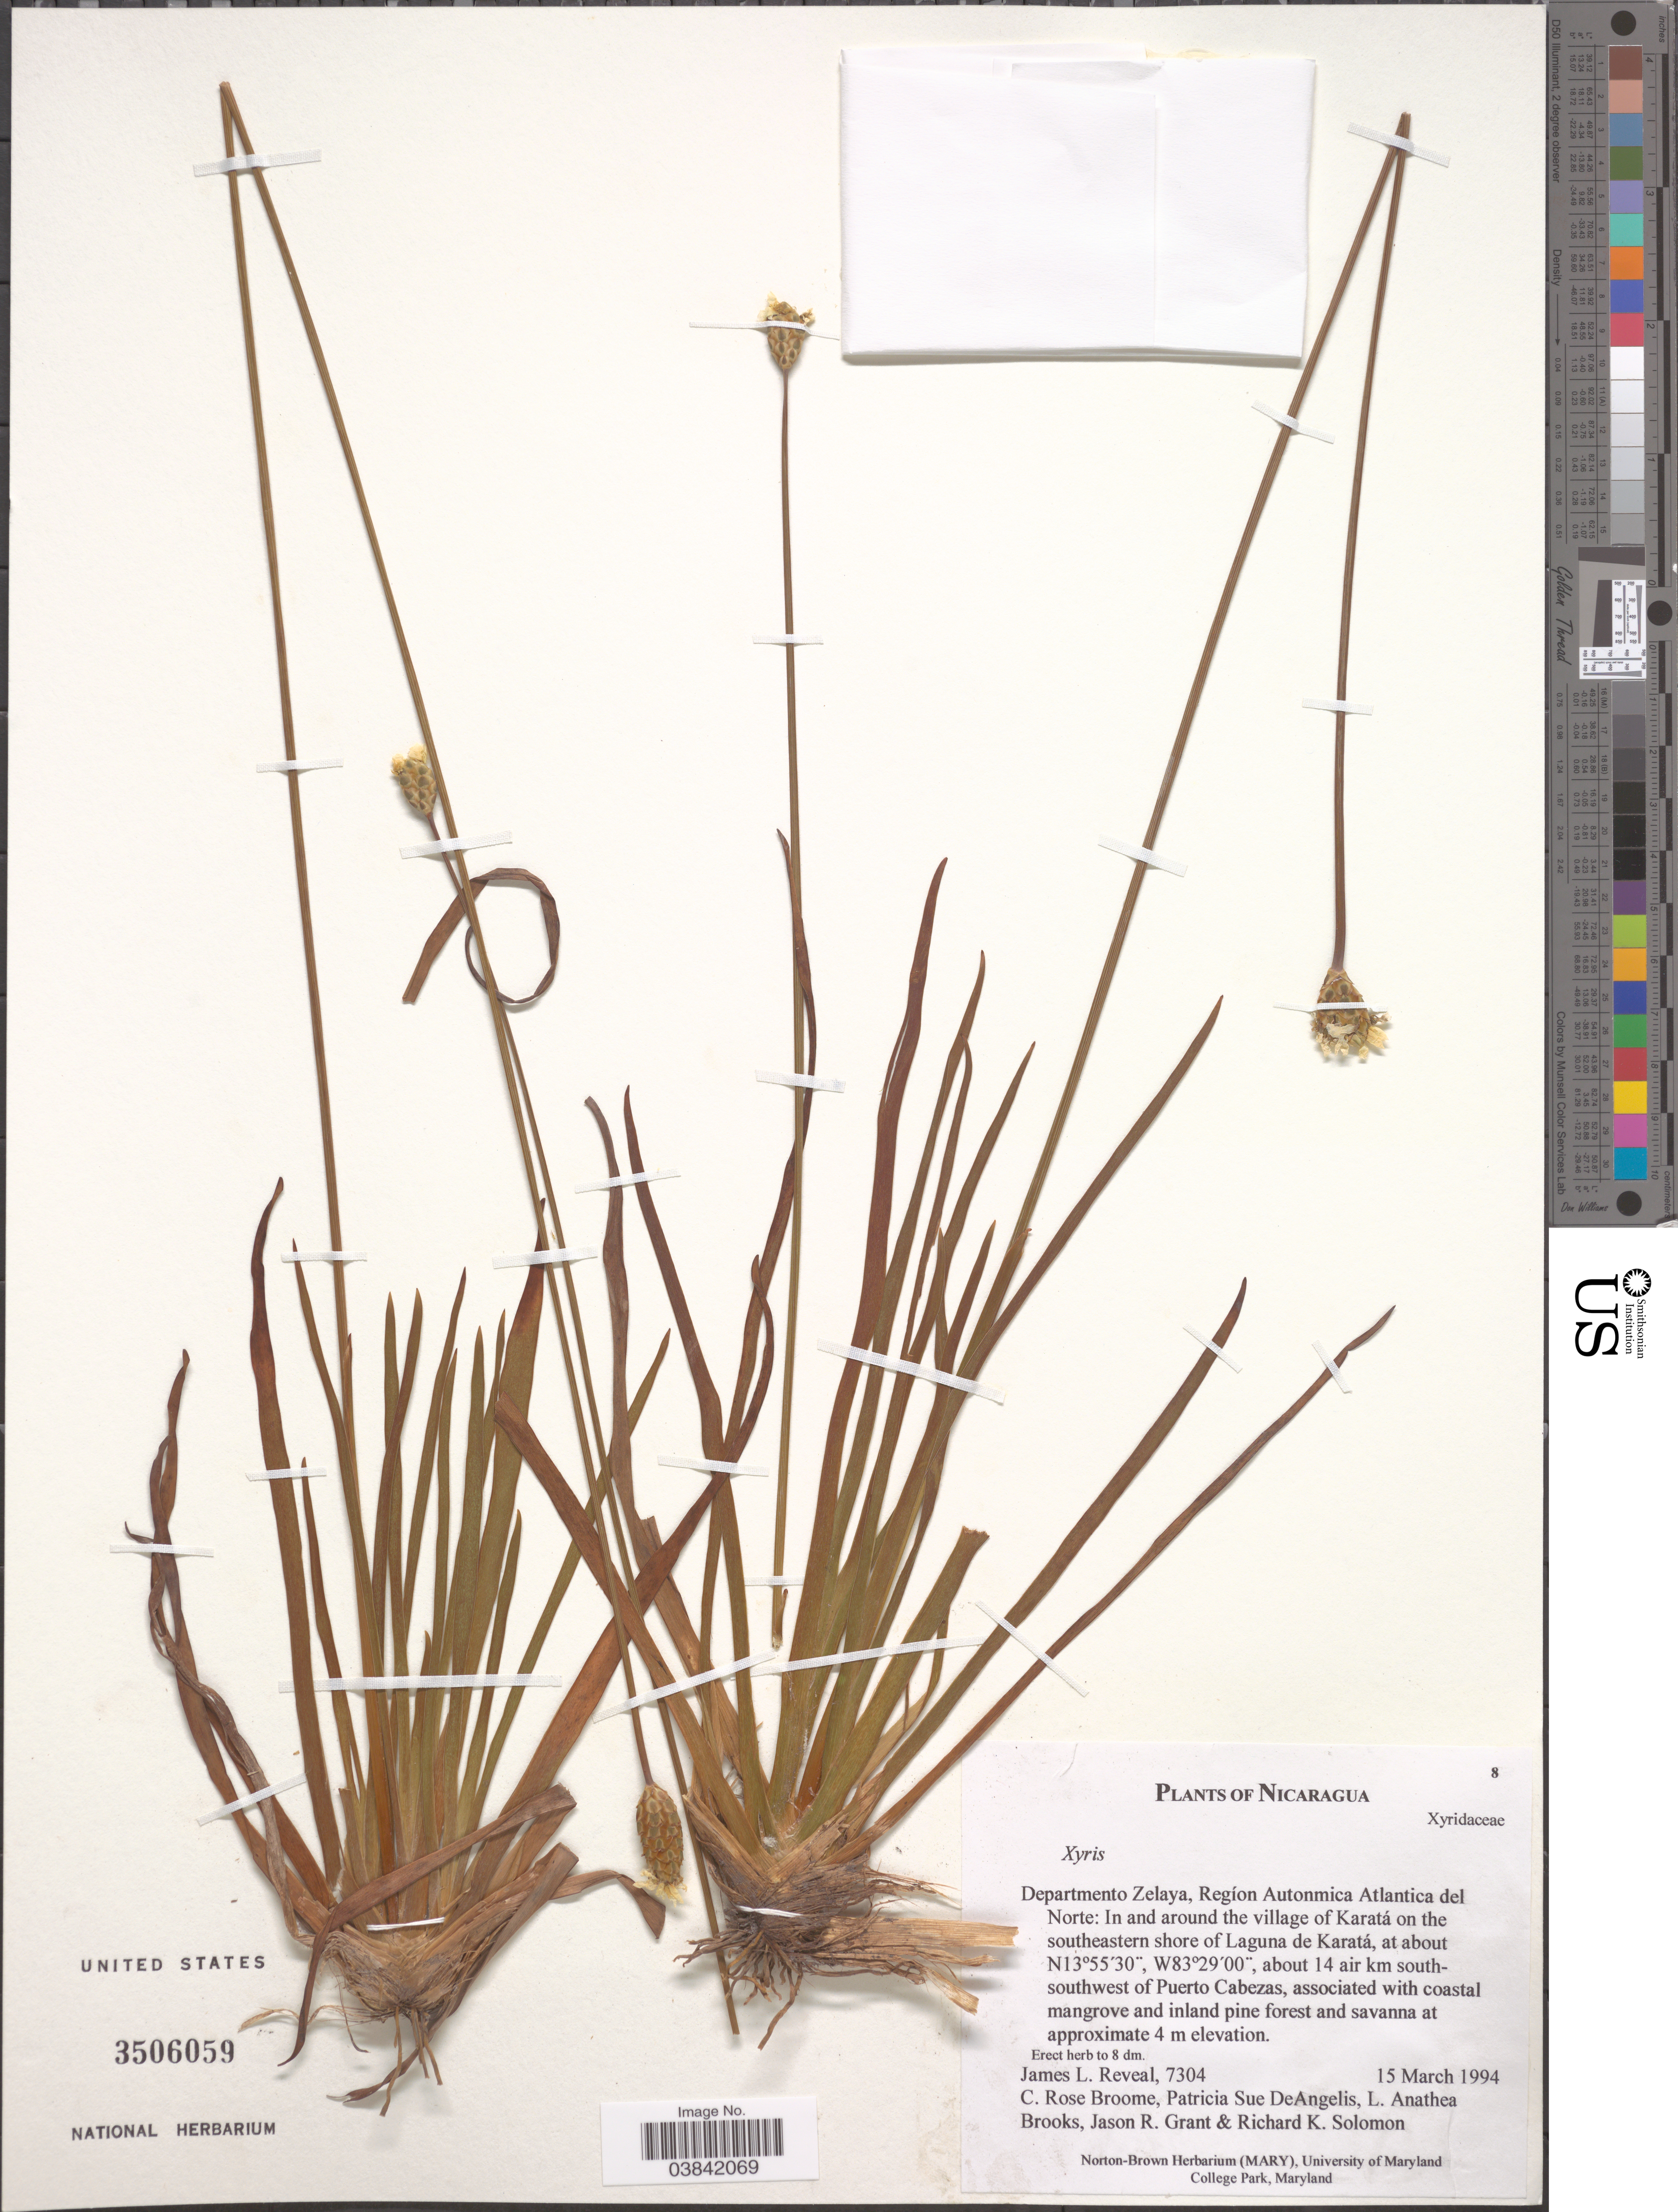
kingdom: Plantae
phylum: Tracheophyta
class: Liliopsida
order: Poales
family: Xyridaceae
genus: Xyris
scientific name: Xyris sp.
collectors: J. L. Reveal, C. R. Broome, P. DeAngelis, L. Brooks & et al.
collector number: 7304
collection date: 1994-03-15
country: Nicaragua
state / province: Atlántico Norte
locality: Departmento Zelaya, Regíon Autonmica Atlantica del Norte: In and around the village of Karatá on the southeastern shore of Laguna de Karatá, about 14 air km south-southwest of Puerto Cabezas.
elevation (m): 4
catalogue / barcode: US 3506059